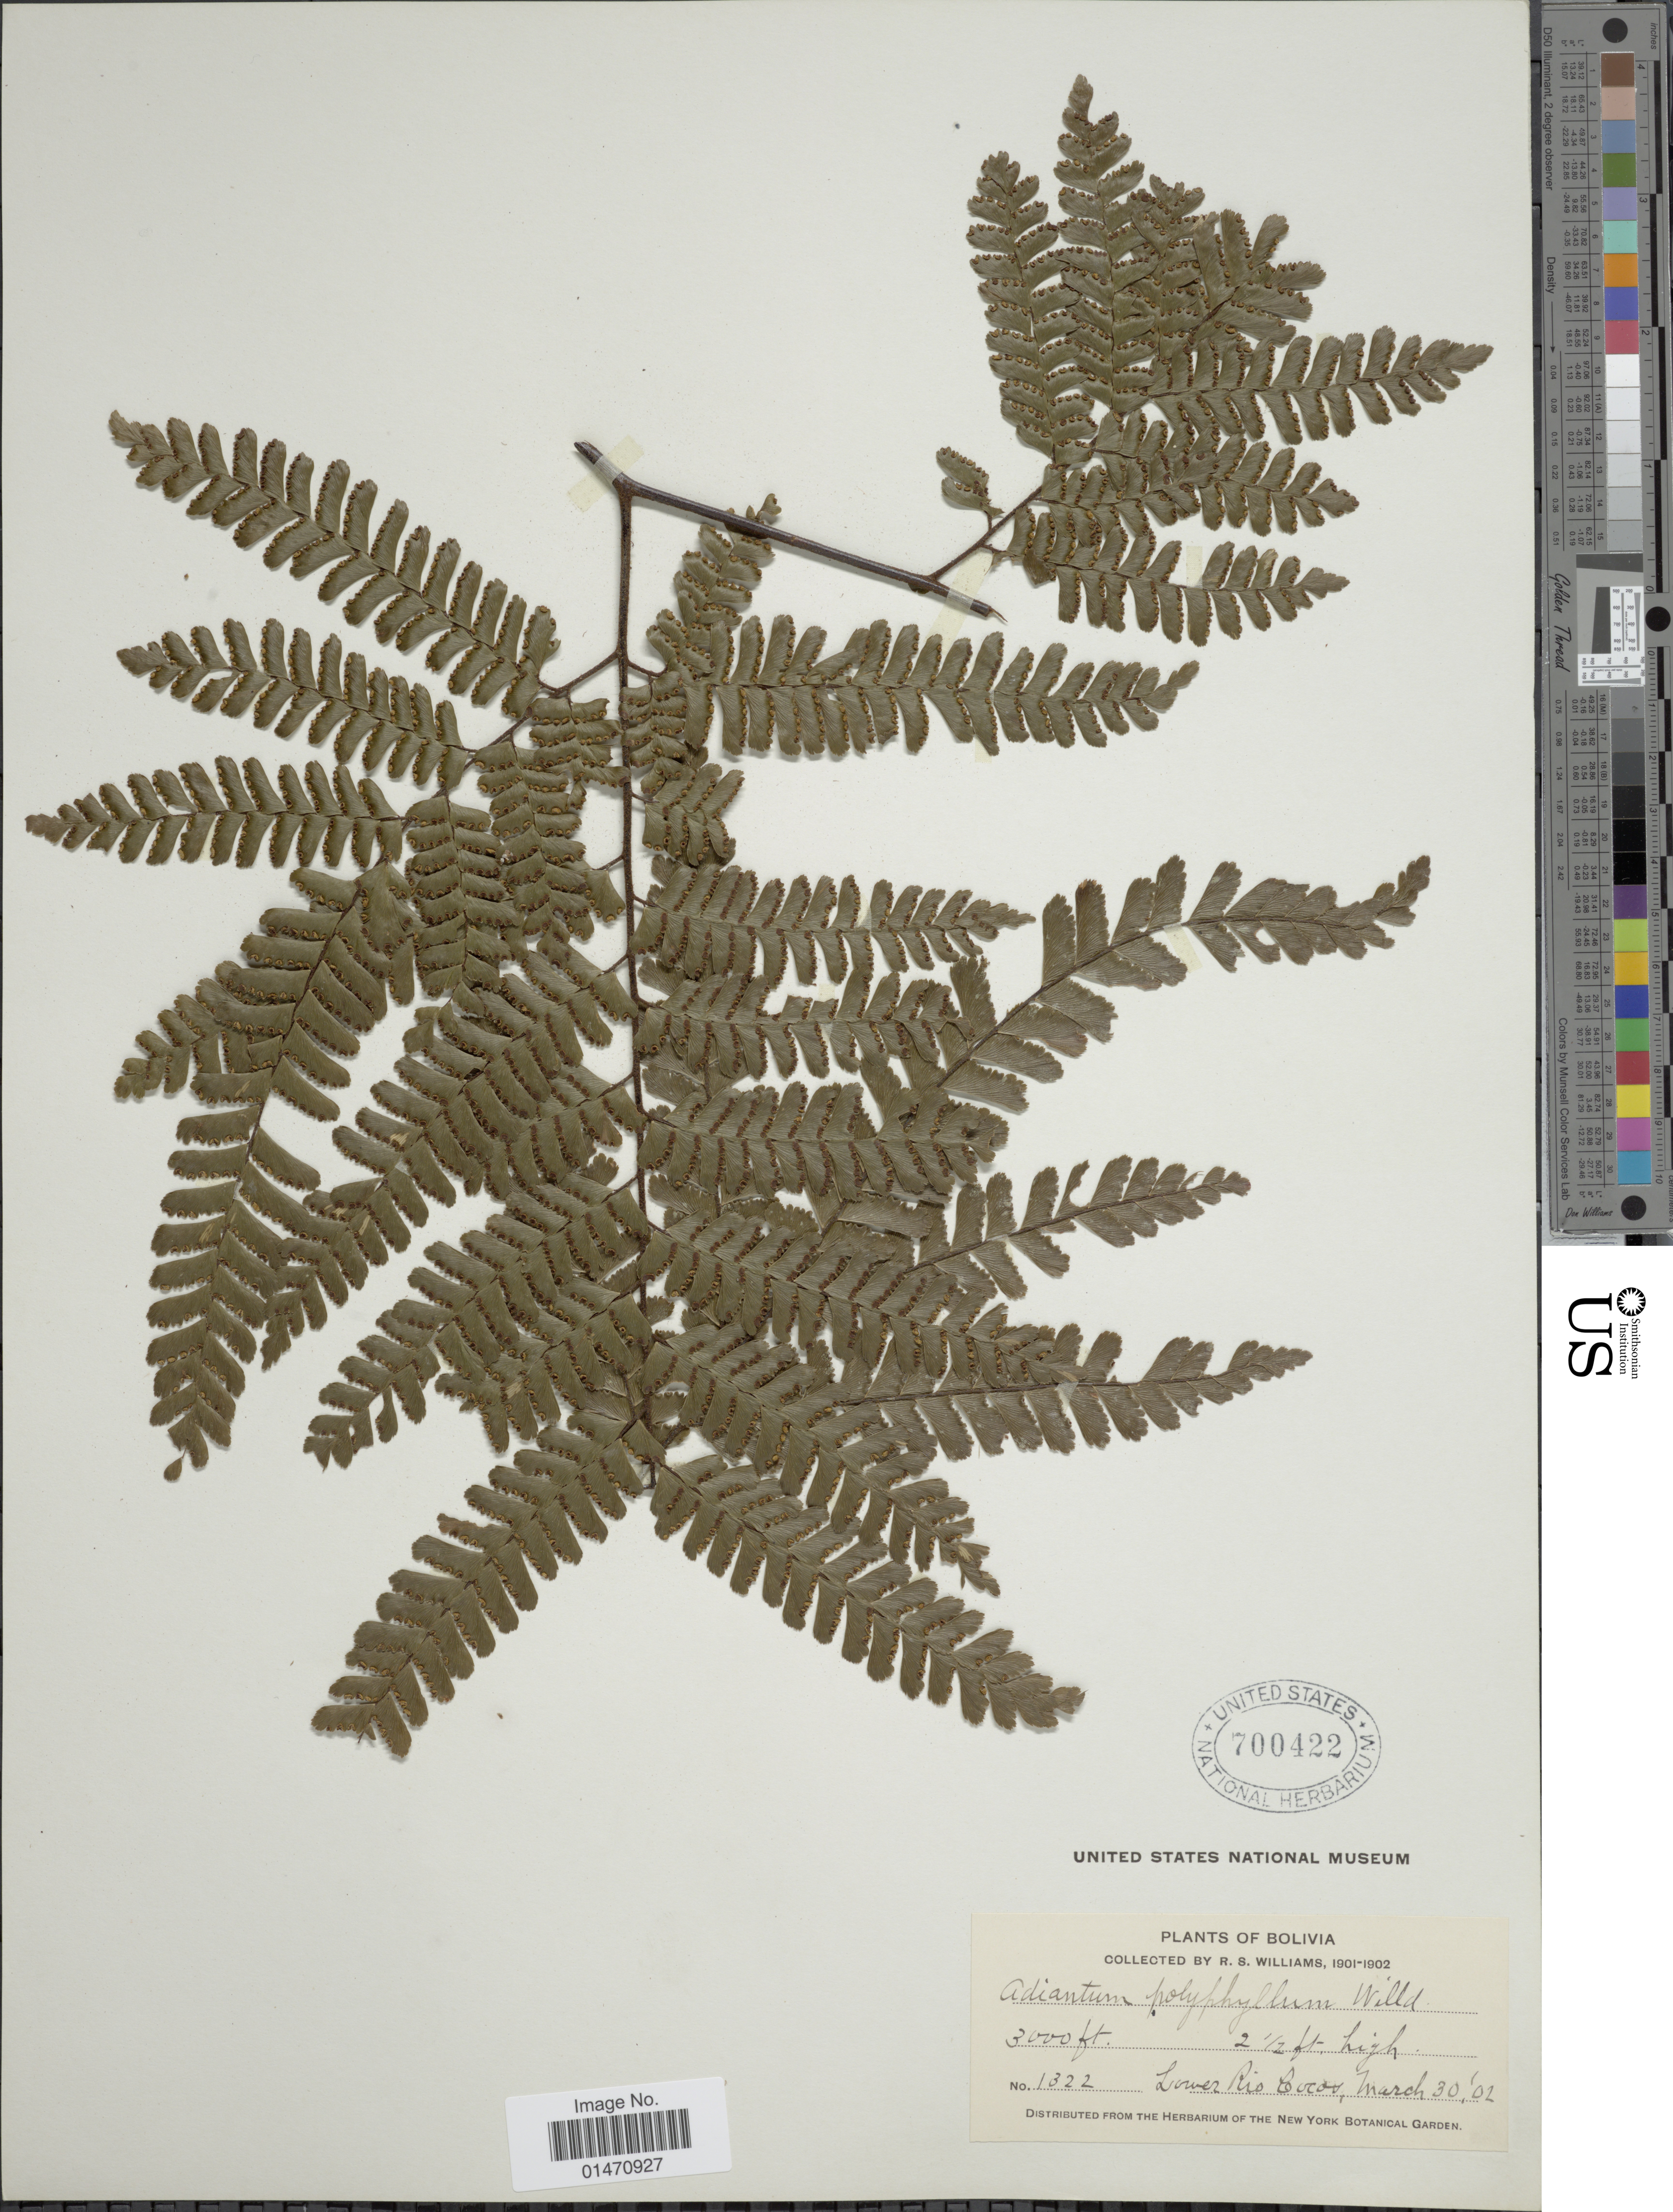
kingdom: Plantae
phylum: Tracheophyta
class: Polypodiopsida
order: Polypodiales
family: Pteridaceae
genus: Adiantum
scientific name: Adiantum pectinatum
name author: Kunze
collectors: R. S. Williams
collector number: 1322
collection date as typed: March 30, '02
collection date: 1902-03-30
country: Bolivia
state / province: La Paz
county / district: Franz Tamayo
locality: Lower Rio Cocos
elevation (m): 914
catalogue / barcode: US 700422